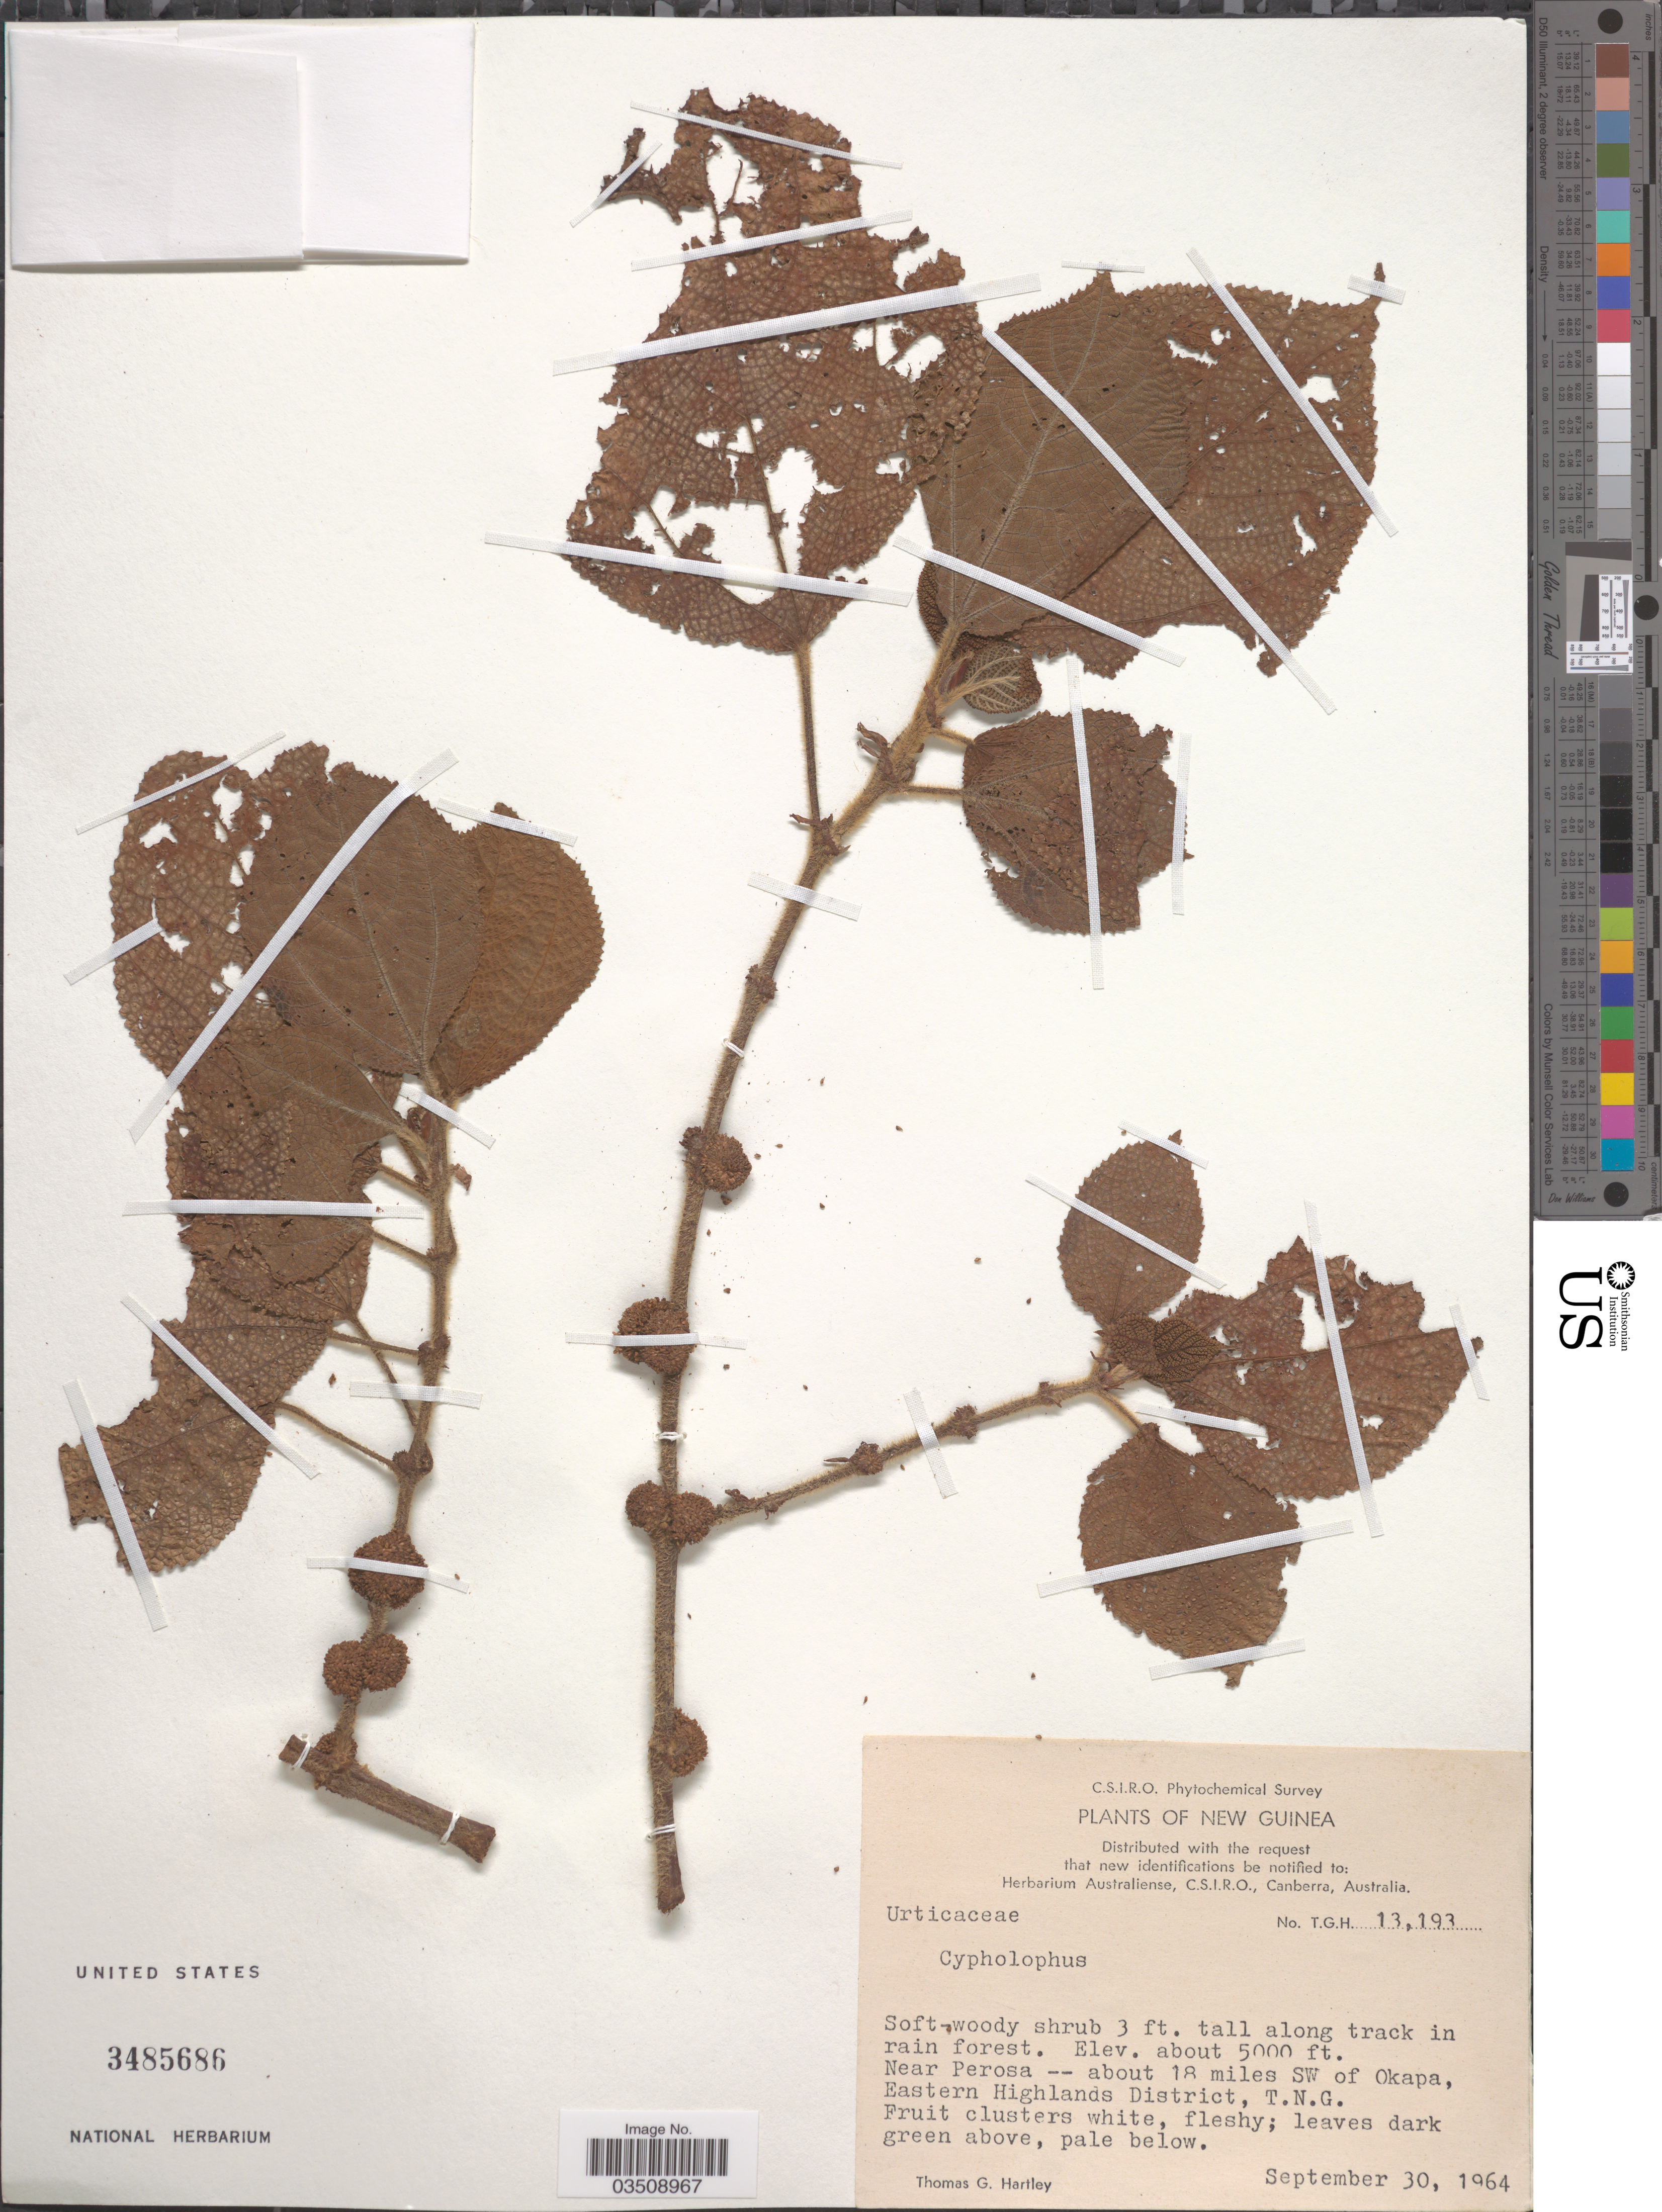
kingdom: Plantae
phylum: Tracheophyta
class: Magnoliopsida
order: Rosales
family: Urticaceae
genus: Cypholophus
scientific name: Cypholophus sp.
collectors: T. G. Hartley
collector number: TGH13193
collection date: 1964-09-30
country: Papua New Guinea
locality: New Guinea. Near Perosa -- about 18 miles SW of Okapa, Eastern Highlands District, T.N.G.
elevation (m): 1524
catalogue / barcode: US 3485686